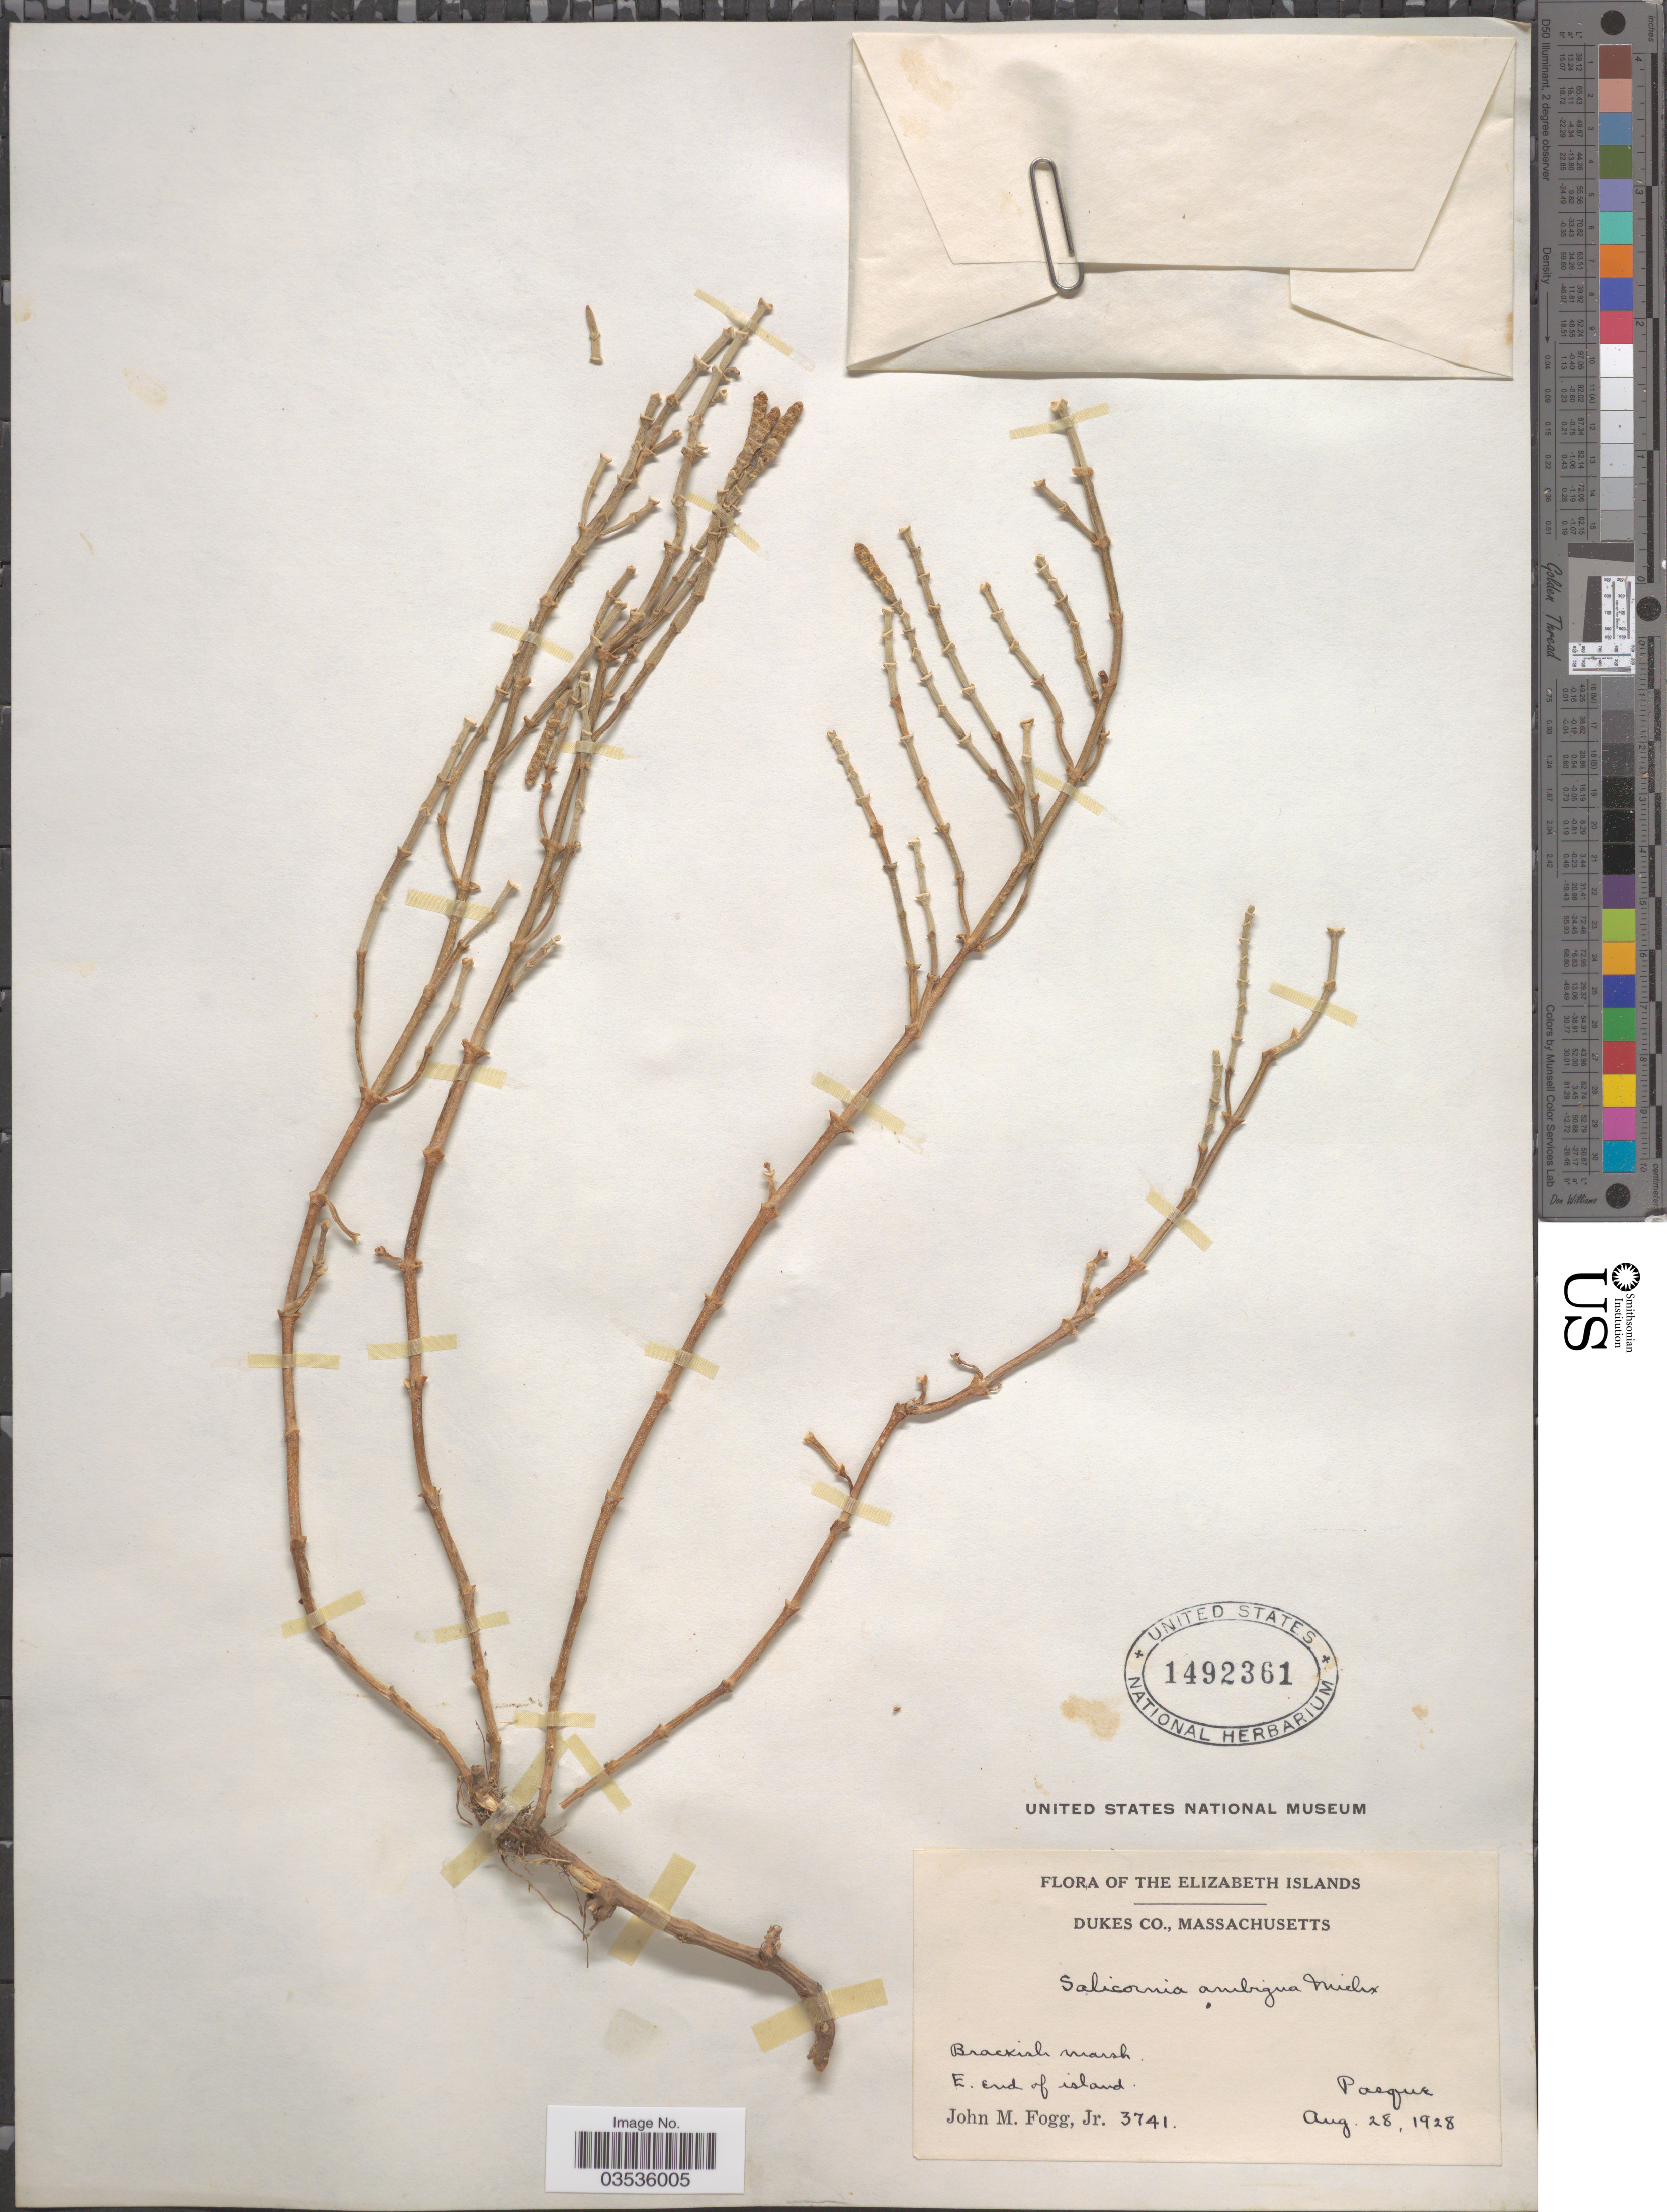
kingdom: Plantae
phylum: Tracheophyta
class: Magnoliopsida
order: Caryophyllales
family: Amaranthaceae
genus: Salicornia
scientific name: Salicornia ambigua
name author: Michx.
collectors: J. Fogg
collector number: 3741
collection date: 1928-08-28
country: United States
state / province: Massachusetts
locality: The Elizabeth Islands. Dukes Co. E. end of island. Pasque.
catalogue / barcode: US 1492361